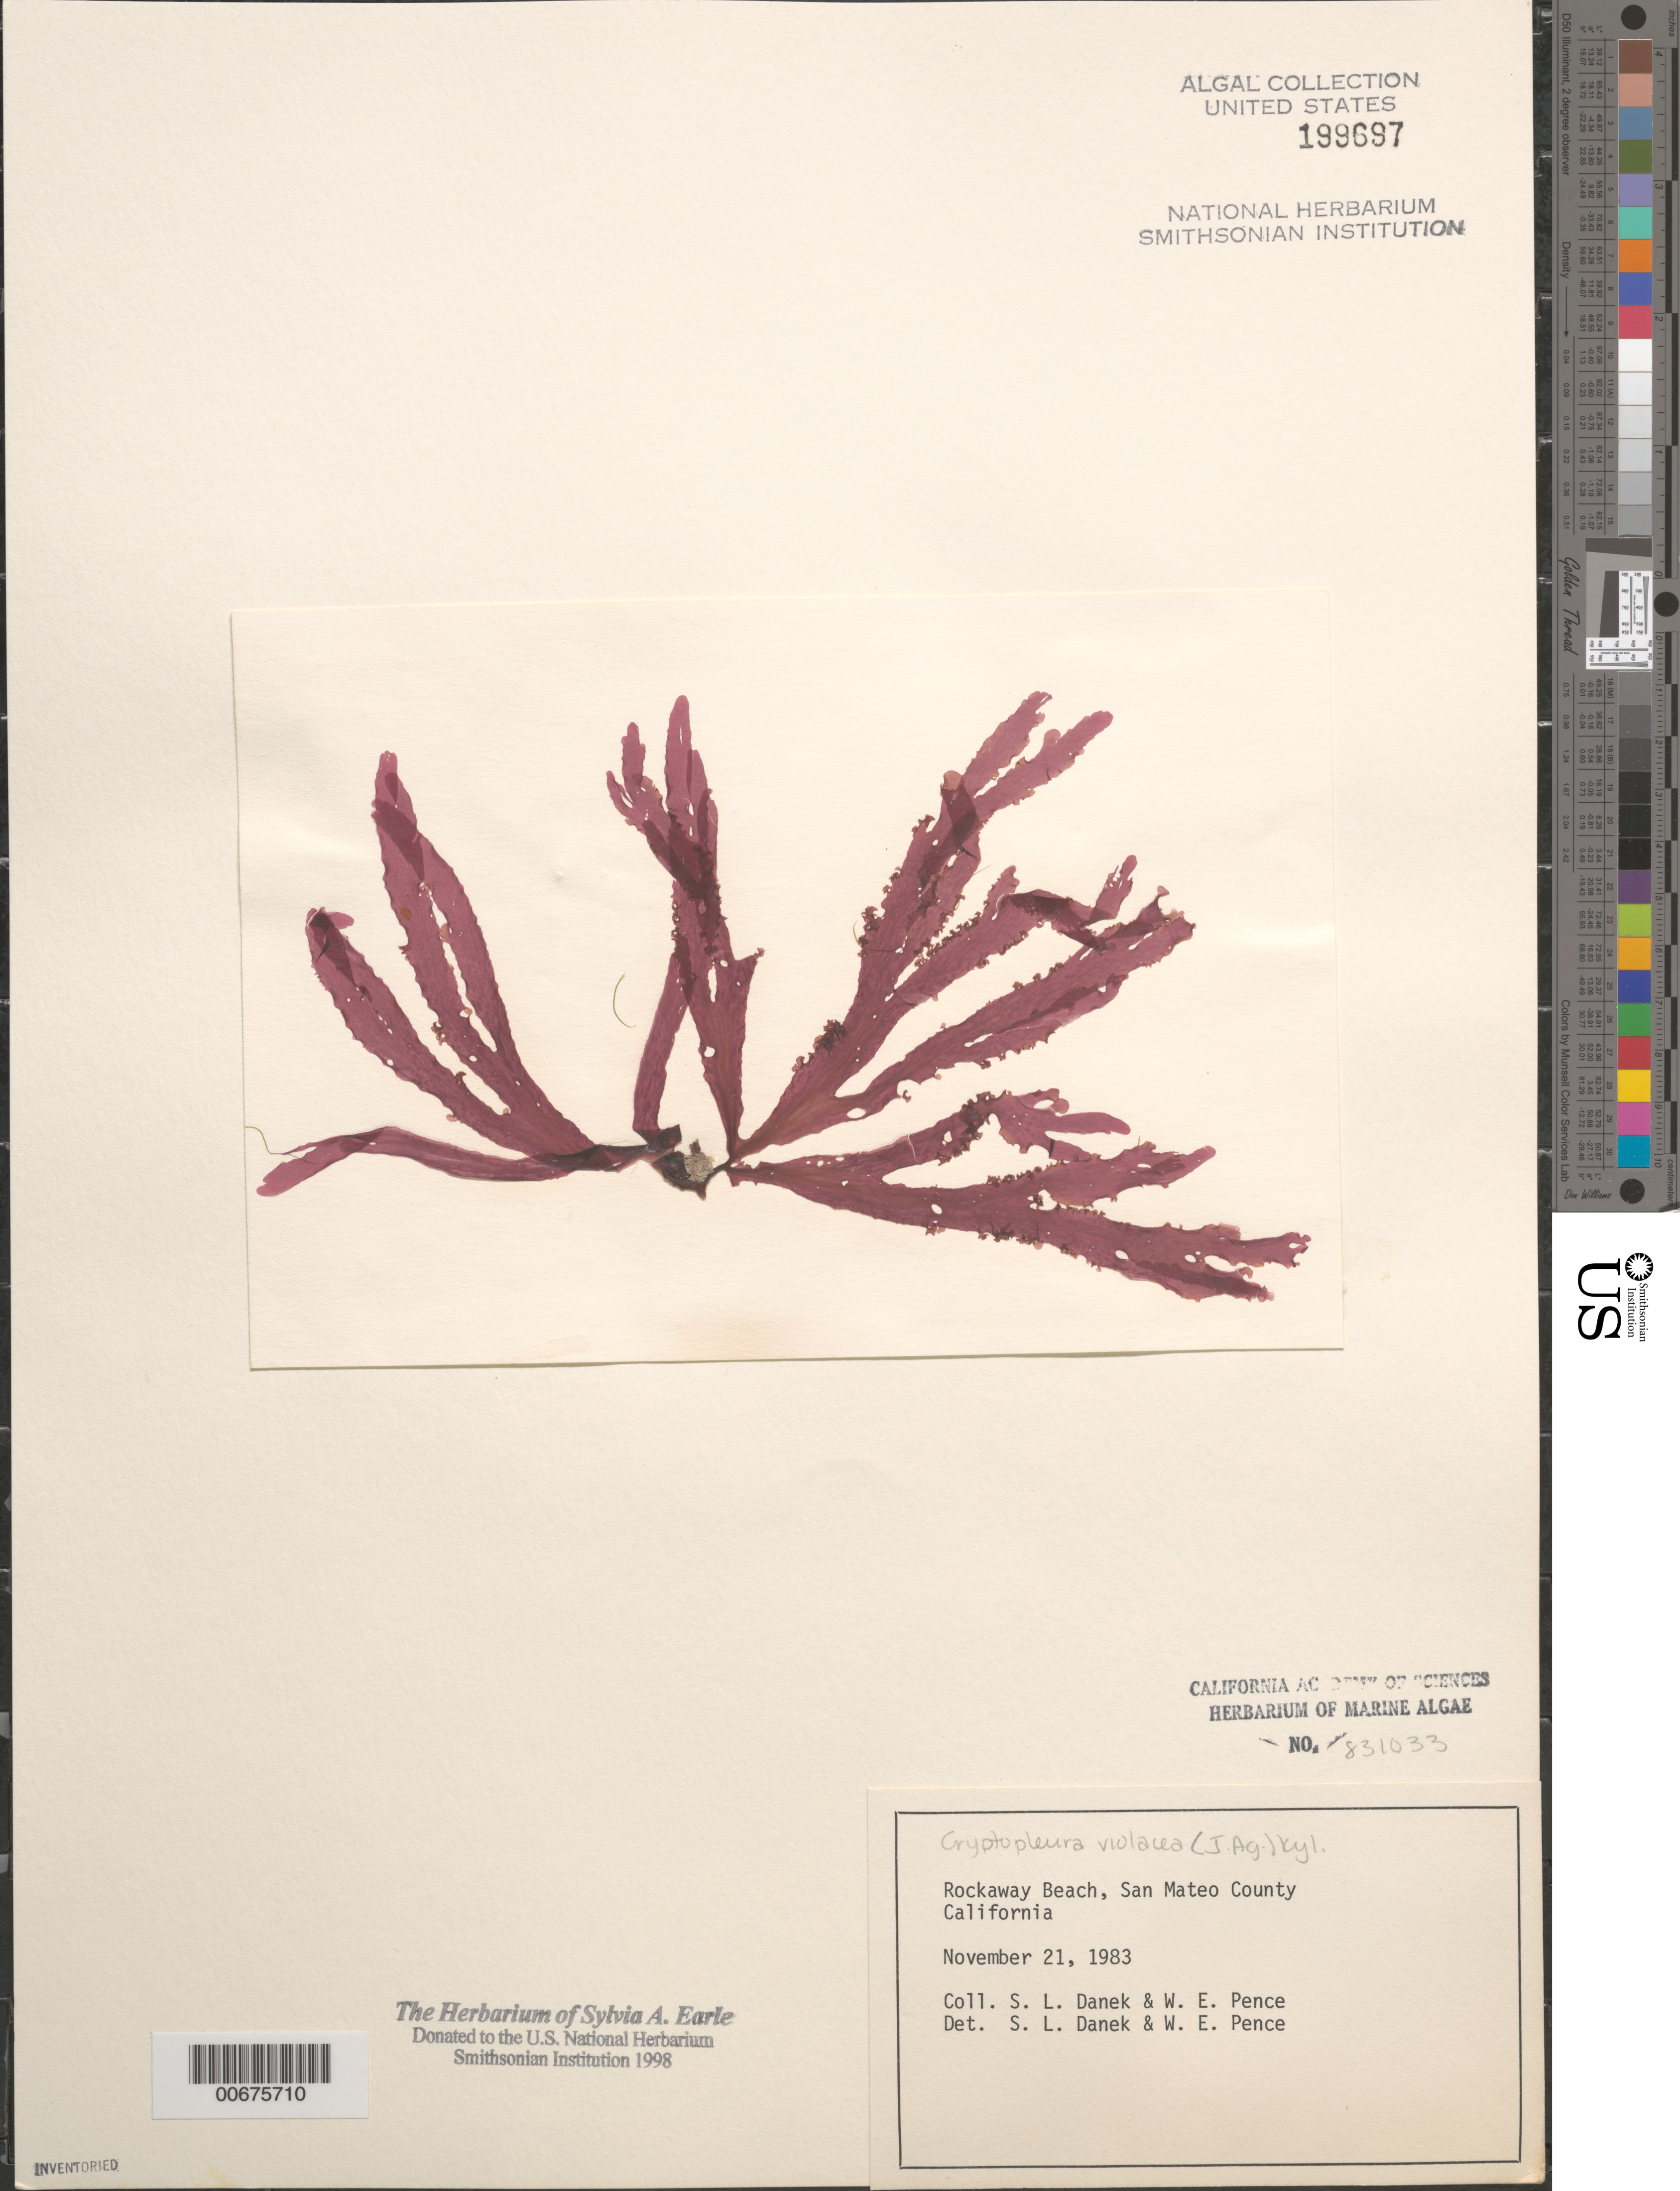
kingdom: Plantae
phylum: Rhodophyta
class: Florideophyceae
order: Ceramiales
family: Delesseriaceae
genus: Cryptopleura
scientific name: Cryptopleura violacea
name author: (J. Ag.) Kylin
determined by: Danek, S. L.; Pense, W. E.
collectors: S. Danek & W. Pense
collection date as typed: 21 Nov 1983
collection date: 1983-11-21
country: United States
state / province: California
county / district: San Mateo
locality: Rockaway Beach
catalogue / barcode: US 199697